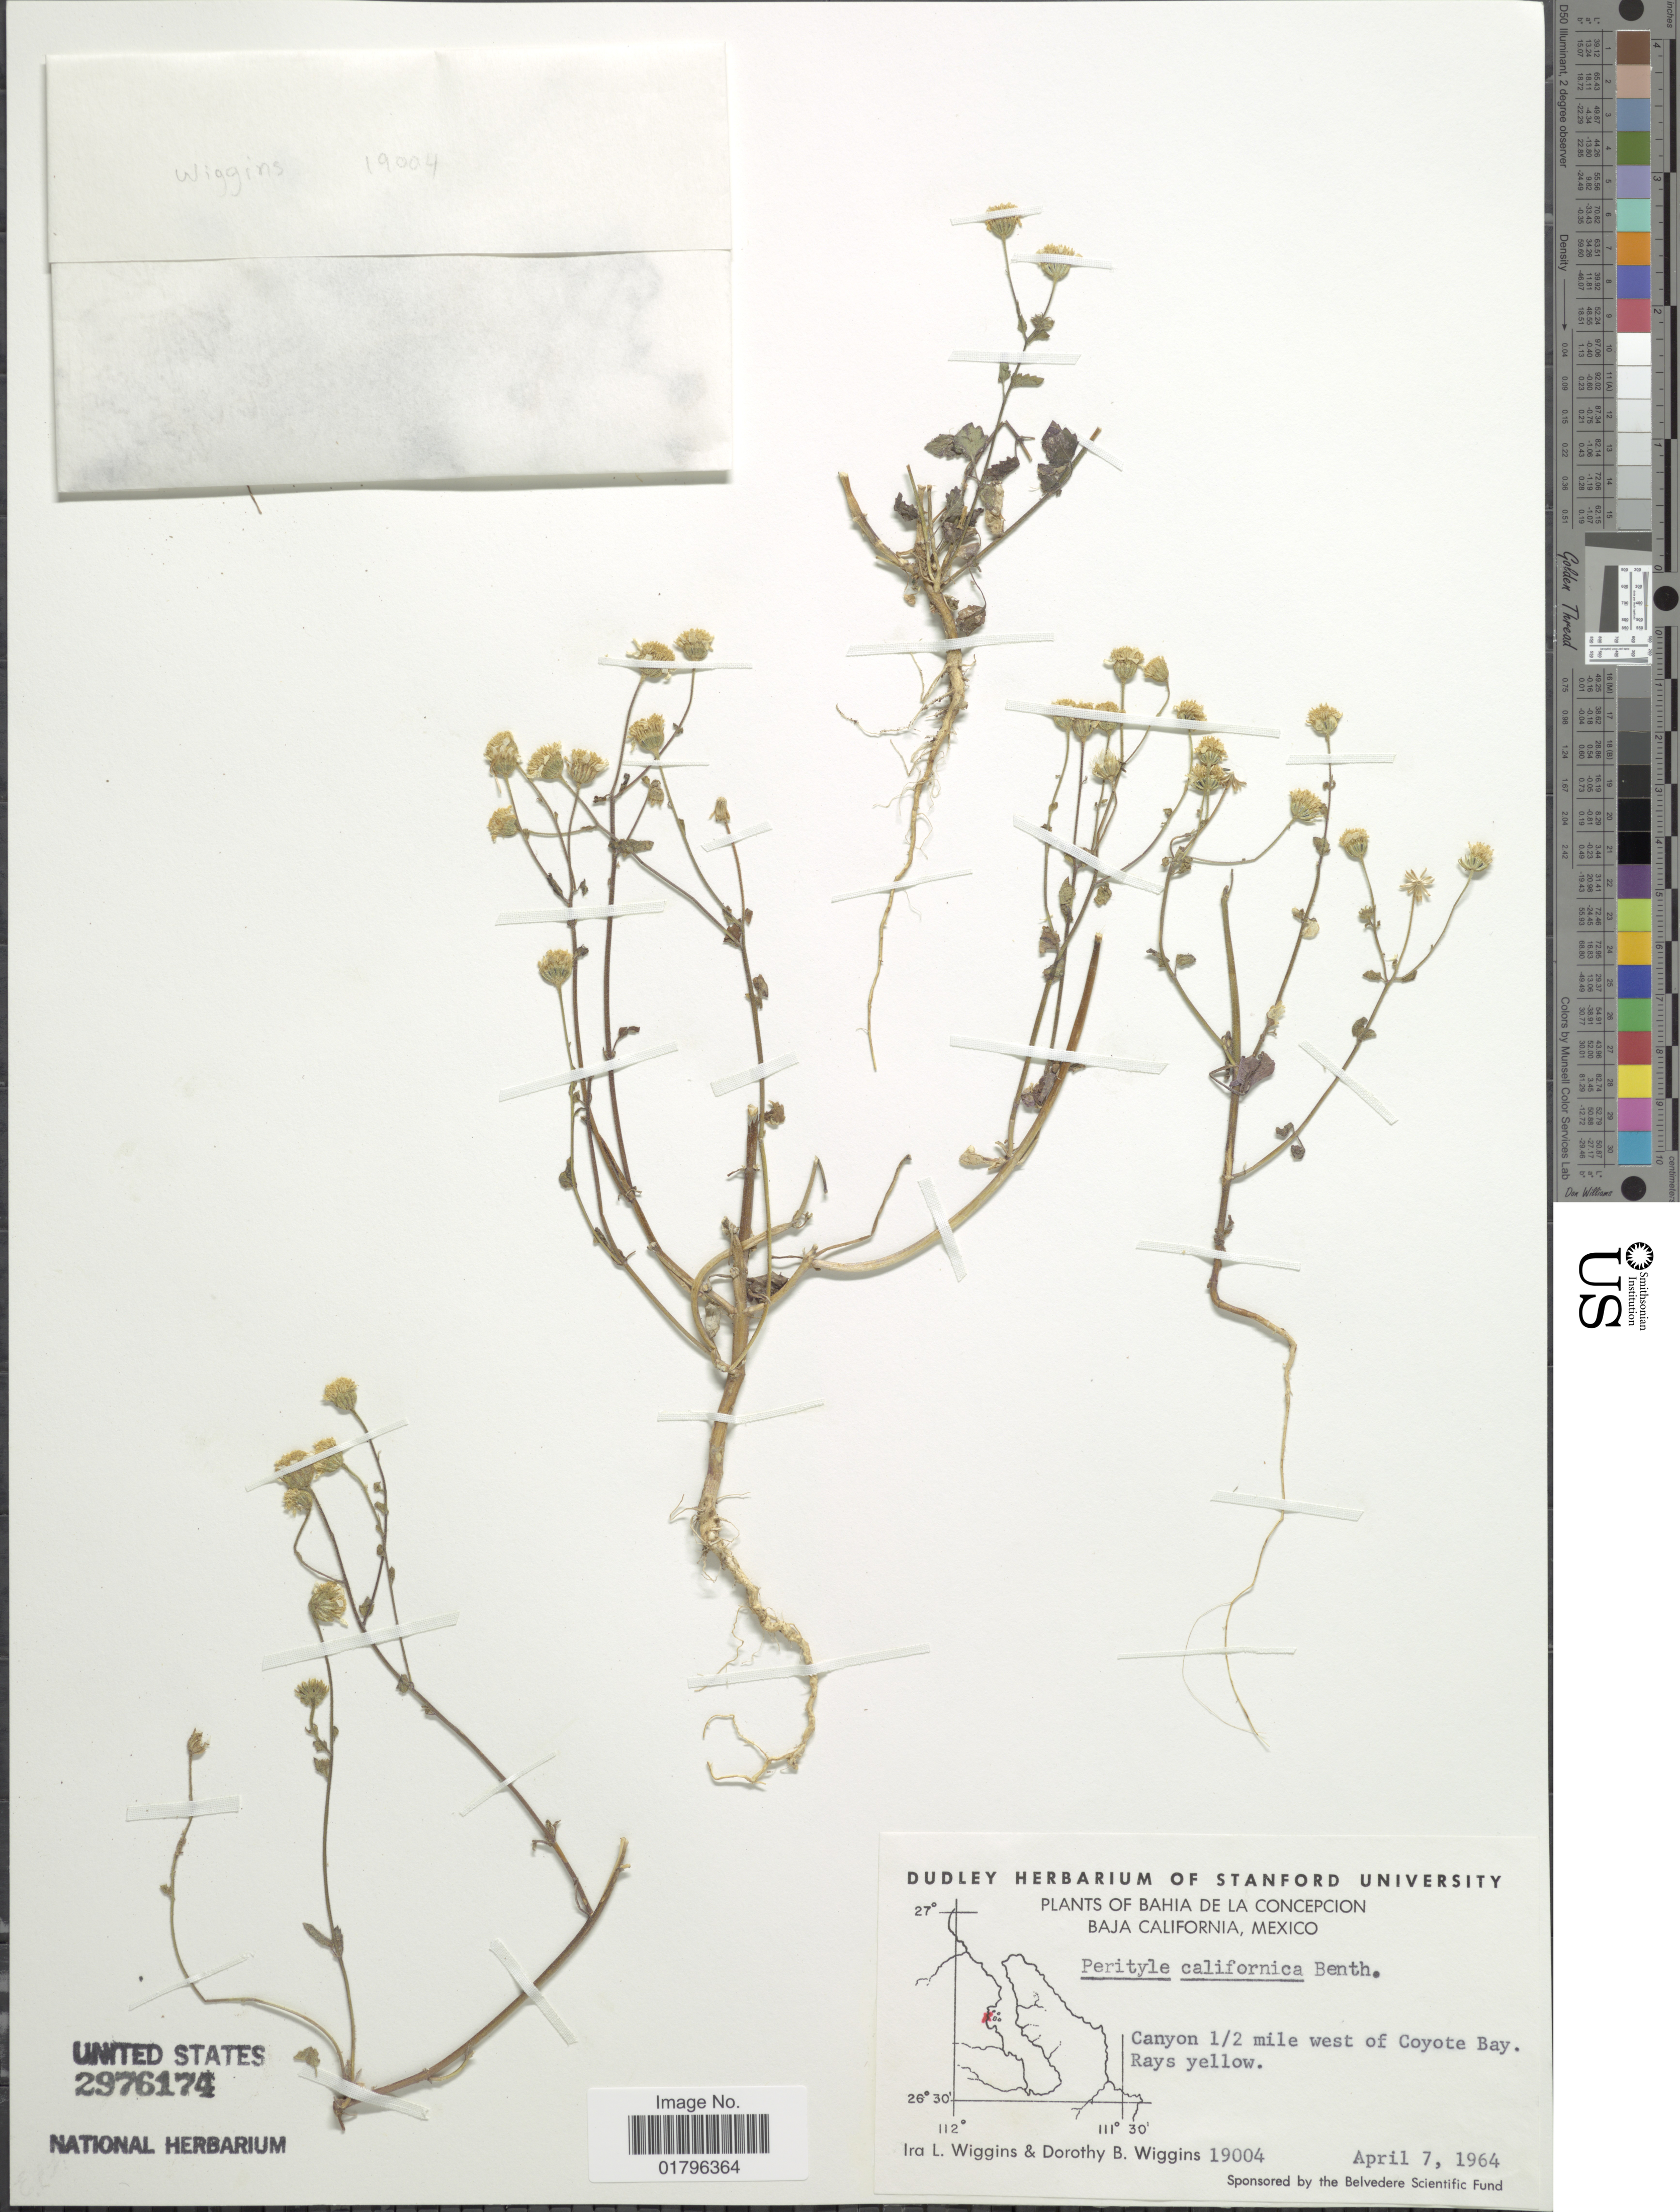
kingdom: Plantae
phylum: Tracheophyta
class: Magnoliopsida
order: Asterales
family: Asteraceae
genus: Perityle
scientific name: Perityle californica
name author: Benth.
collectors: I. L. Wiggins & D. B. Wiggins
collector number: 19004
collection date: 1964-04-07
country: Mexico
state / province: Baja California Sur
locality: Bahia de la Concepcion, Canyon 1/2 mile west of Coyote Bay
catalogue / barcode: US 2976174